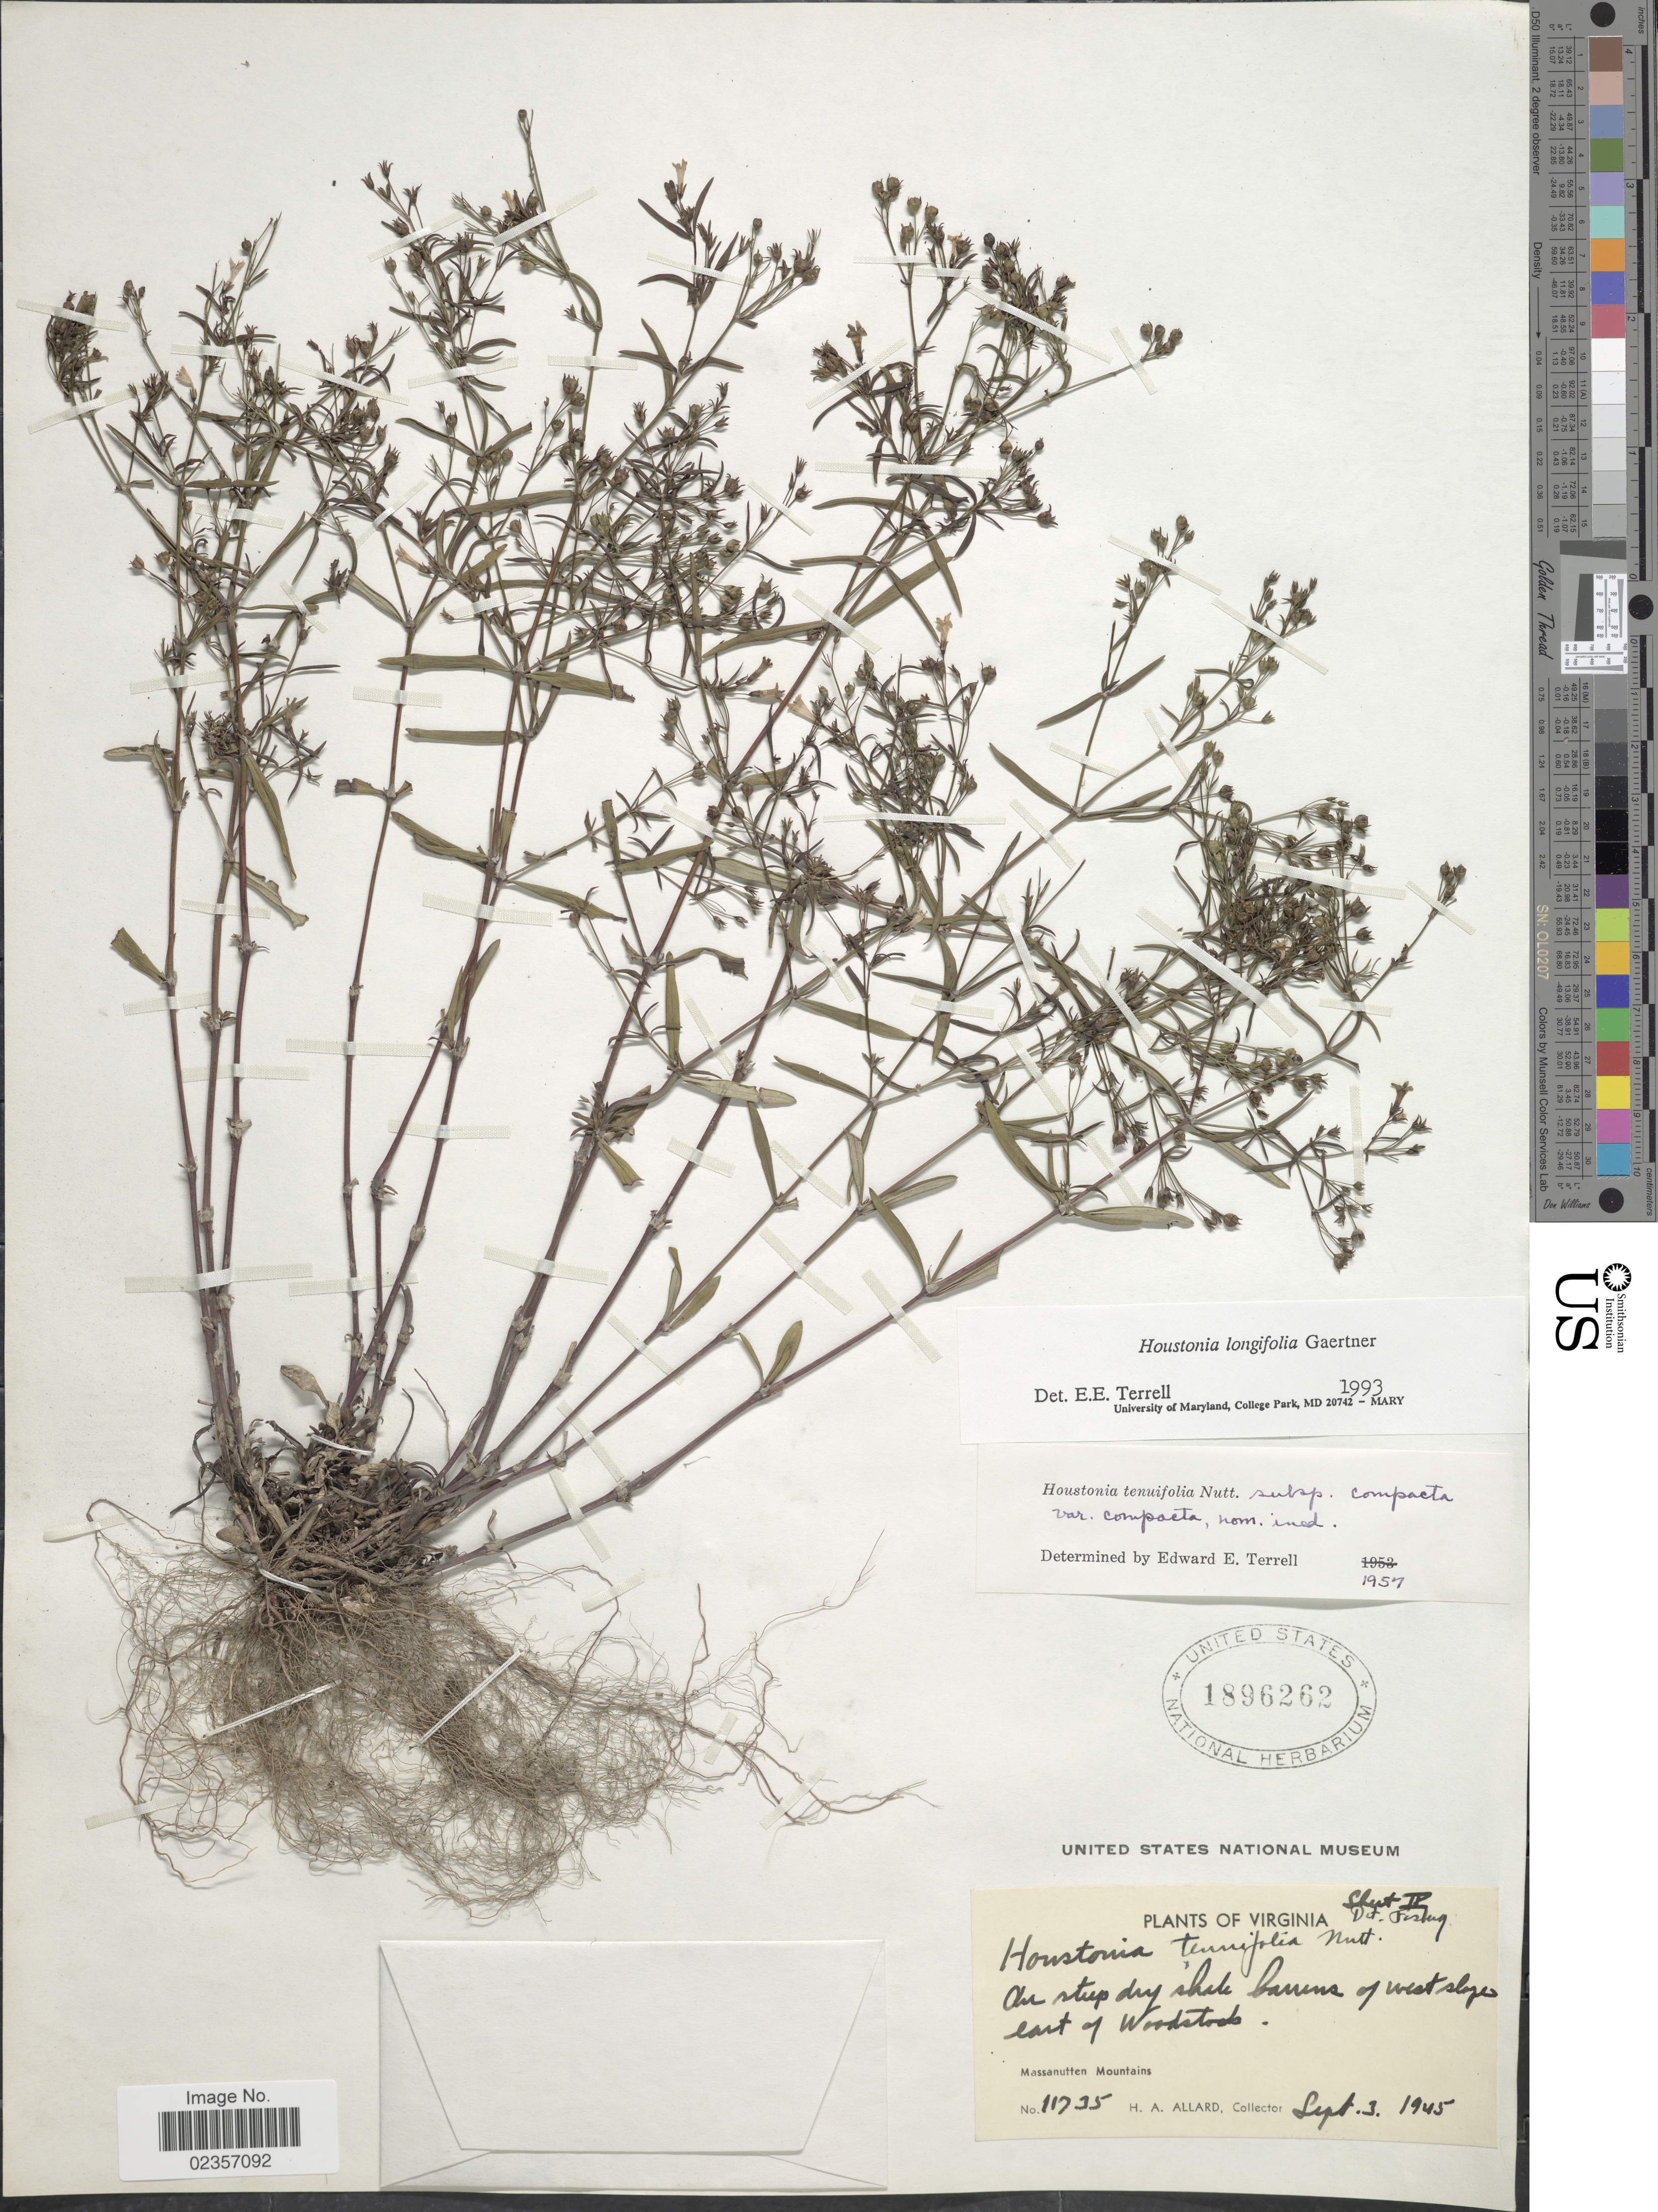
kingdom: Plantae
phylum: Tracheophyta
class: Magnoliopsida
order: Gentianales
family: Rubiaceae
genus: Houstonia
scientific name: Houstonia longifolia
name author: Gaertn.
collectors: H. A. Allard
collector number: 11735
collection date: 1945-09-03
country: United States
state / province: Virginia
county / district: Shenandoah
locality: On steep dry shale barrens of west slopes east of Woodstock, Massanutten Mountains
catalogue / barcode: US 1896262